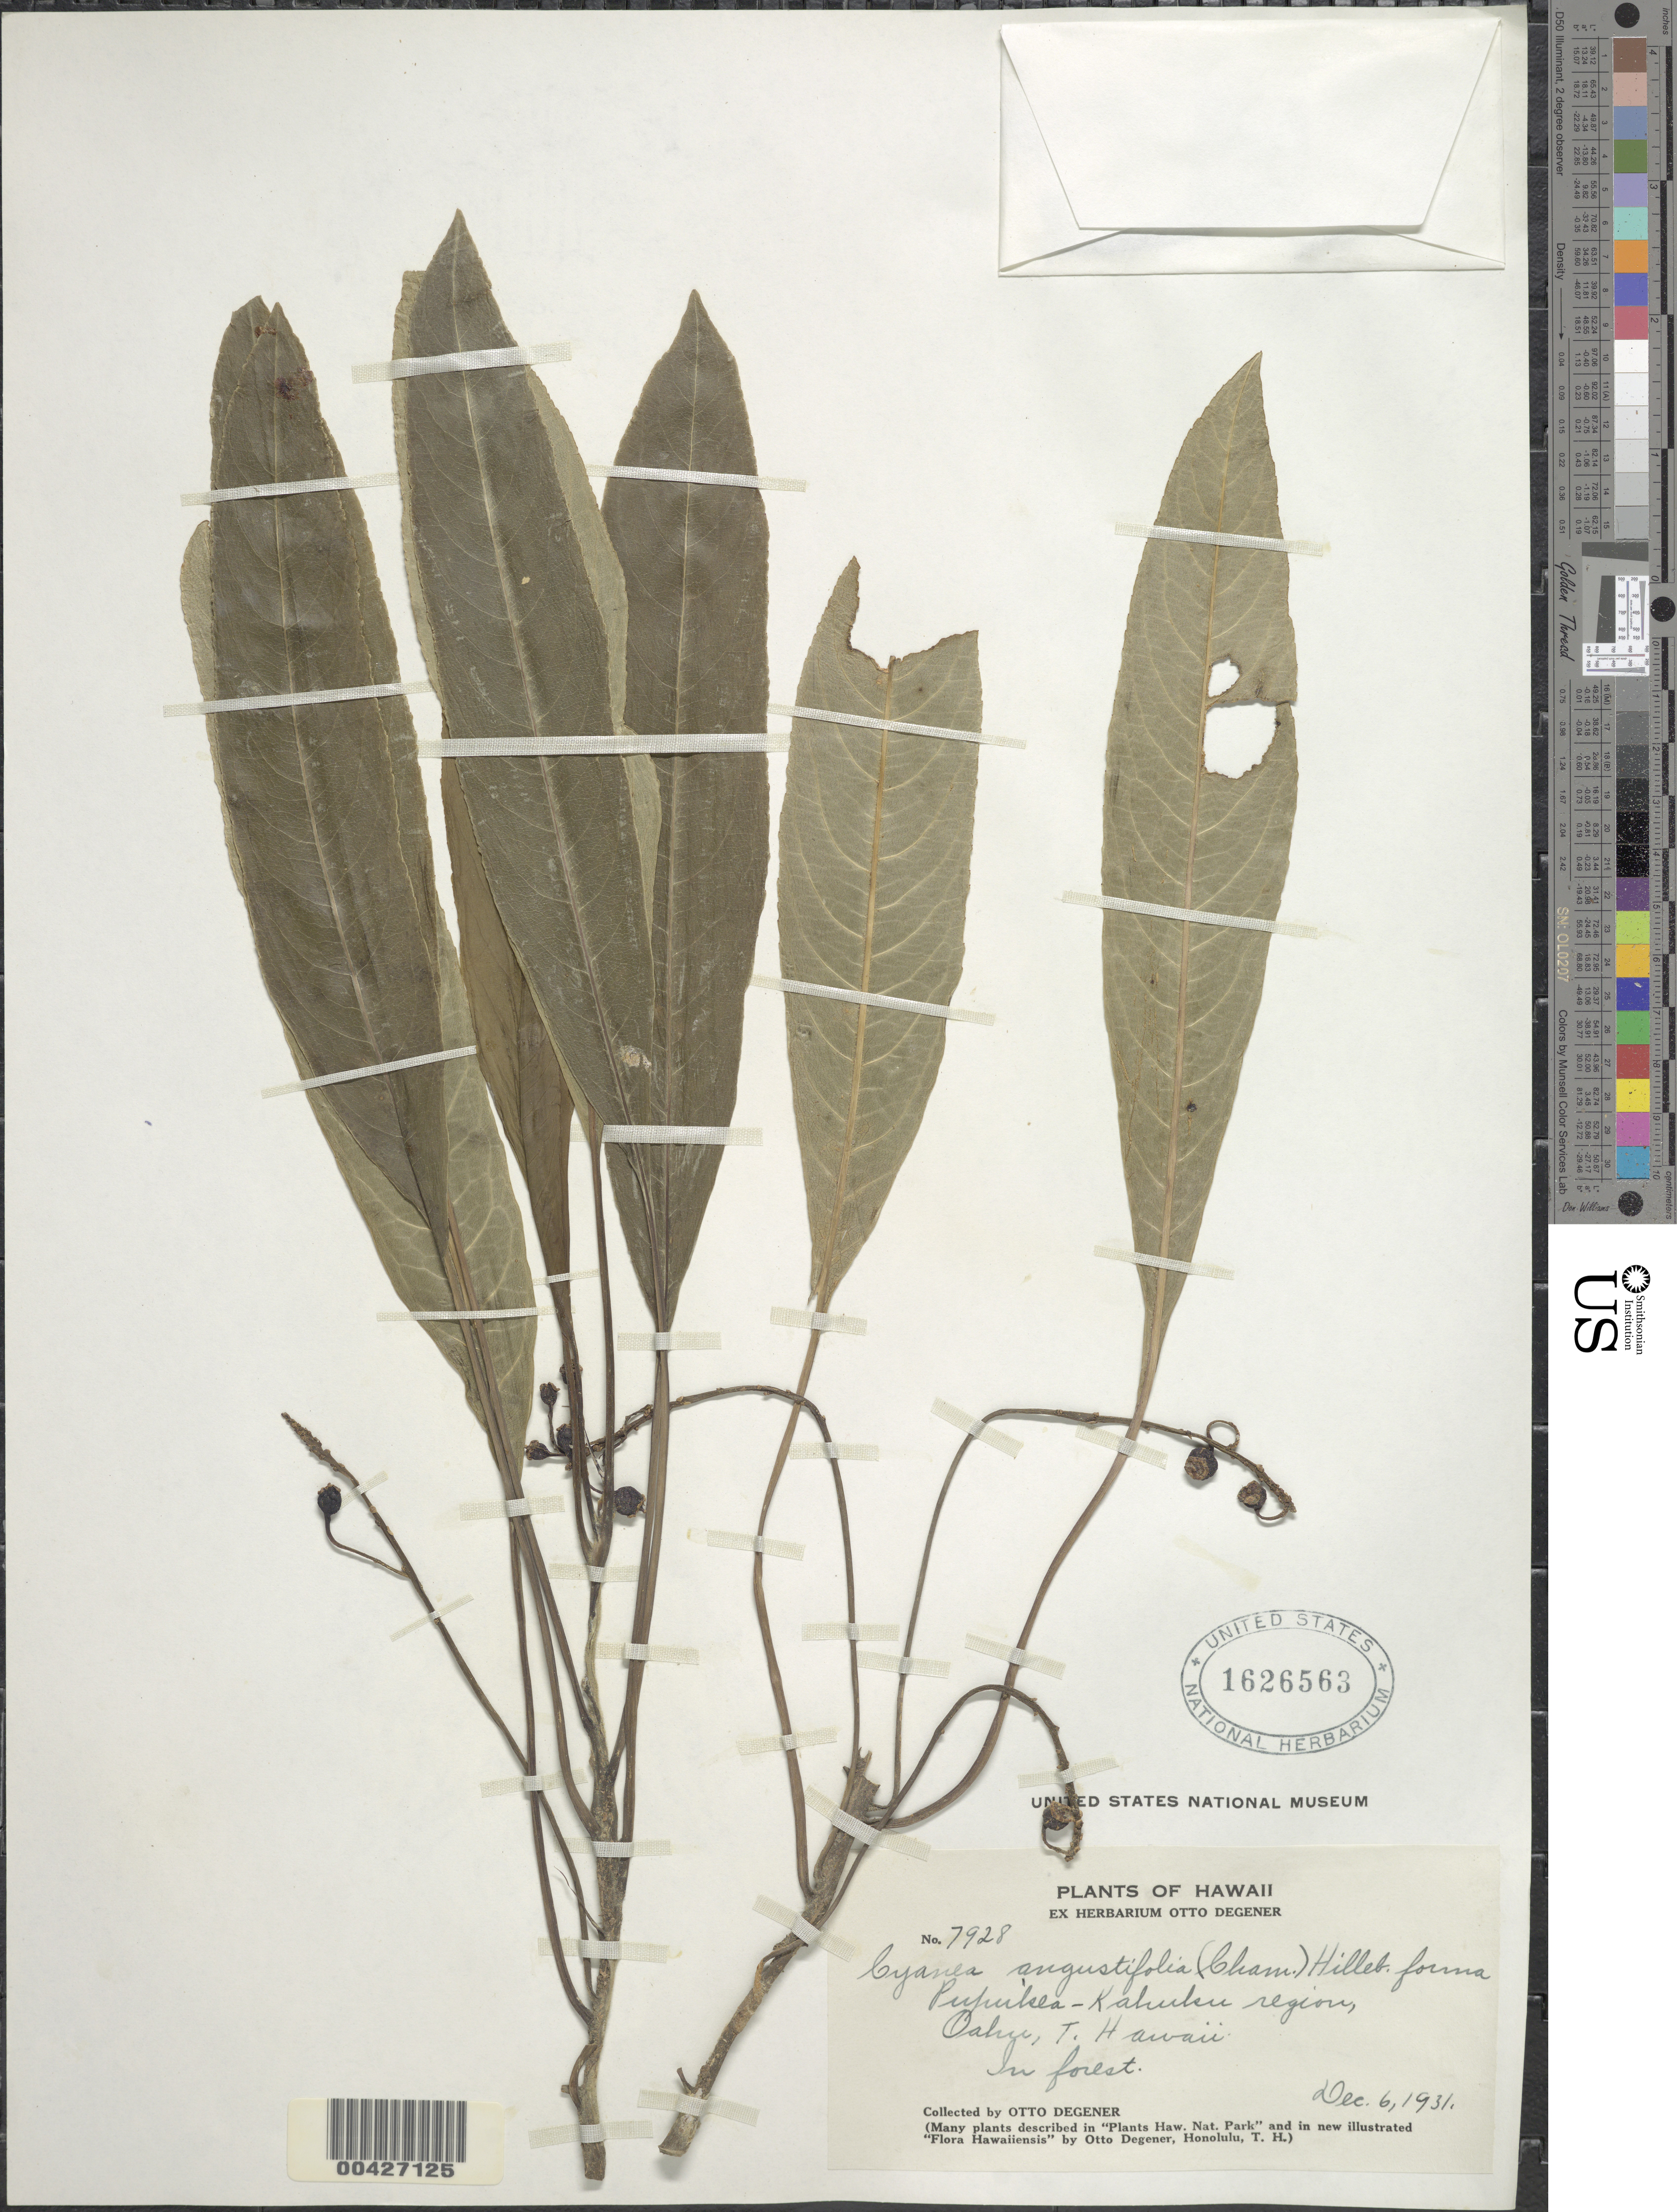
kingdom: Plantae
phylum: Tracheophyta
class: Magnoliopsida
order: Asterales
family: Campanulaceae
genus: Cyanea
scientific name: Cyanea angustifolia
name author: (Cham.) Hillebr.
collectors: O. Degener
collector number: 7928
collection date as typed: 6 Dec 1931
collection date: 1931-12-06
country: United States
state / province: Hawaii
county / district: Honolulu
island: Oahu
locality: Pupukea - Kahuku region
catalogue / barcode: US 1626563